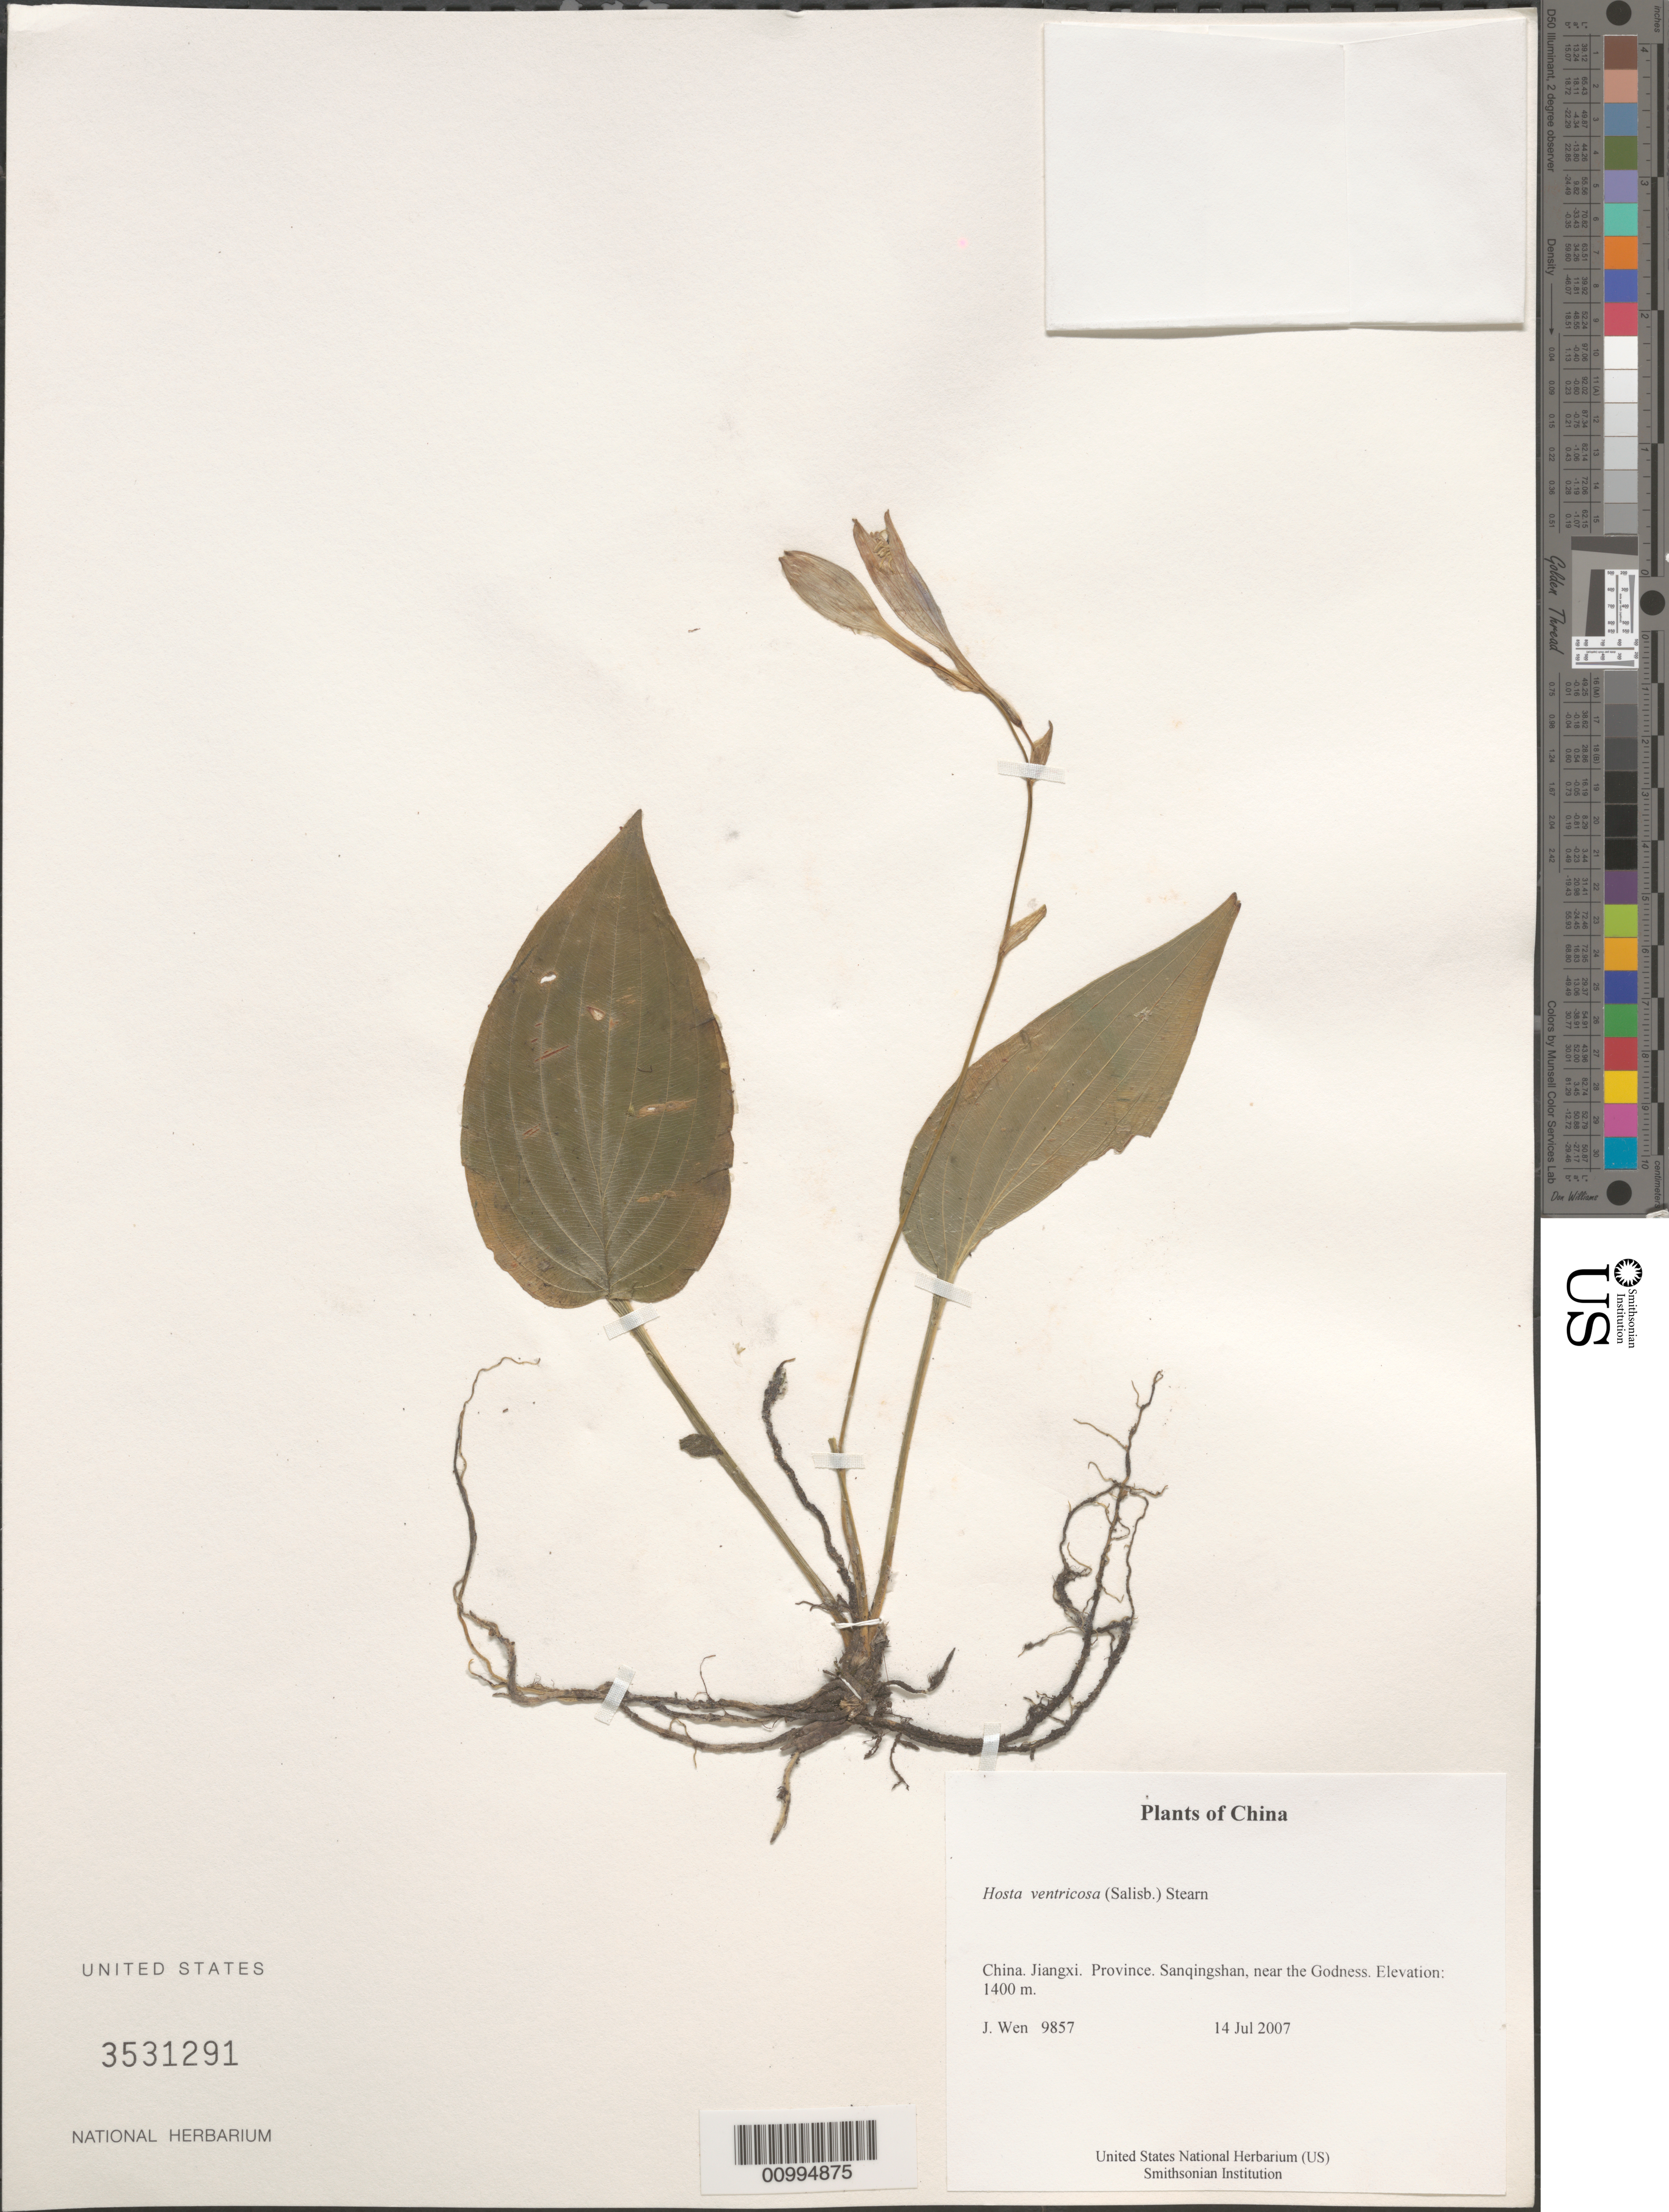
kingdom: Plantae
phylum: Tracheophyta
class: Liliopsida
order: Asparagales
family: Asparagaceae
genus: Hosta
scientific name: Hosta ventricosa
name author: Stearn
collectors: J. Wen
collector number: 9857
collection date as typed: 14 Jul 2007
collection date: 2007-07-14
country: China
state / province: Jiangxi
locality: Sanqingshan, near the Godness.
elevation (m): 1400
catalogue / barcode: US 3531291